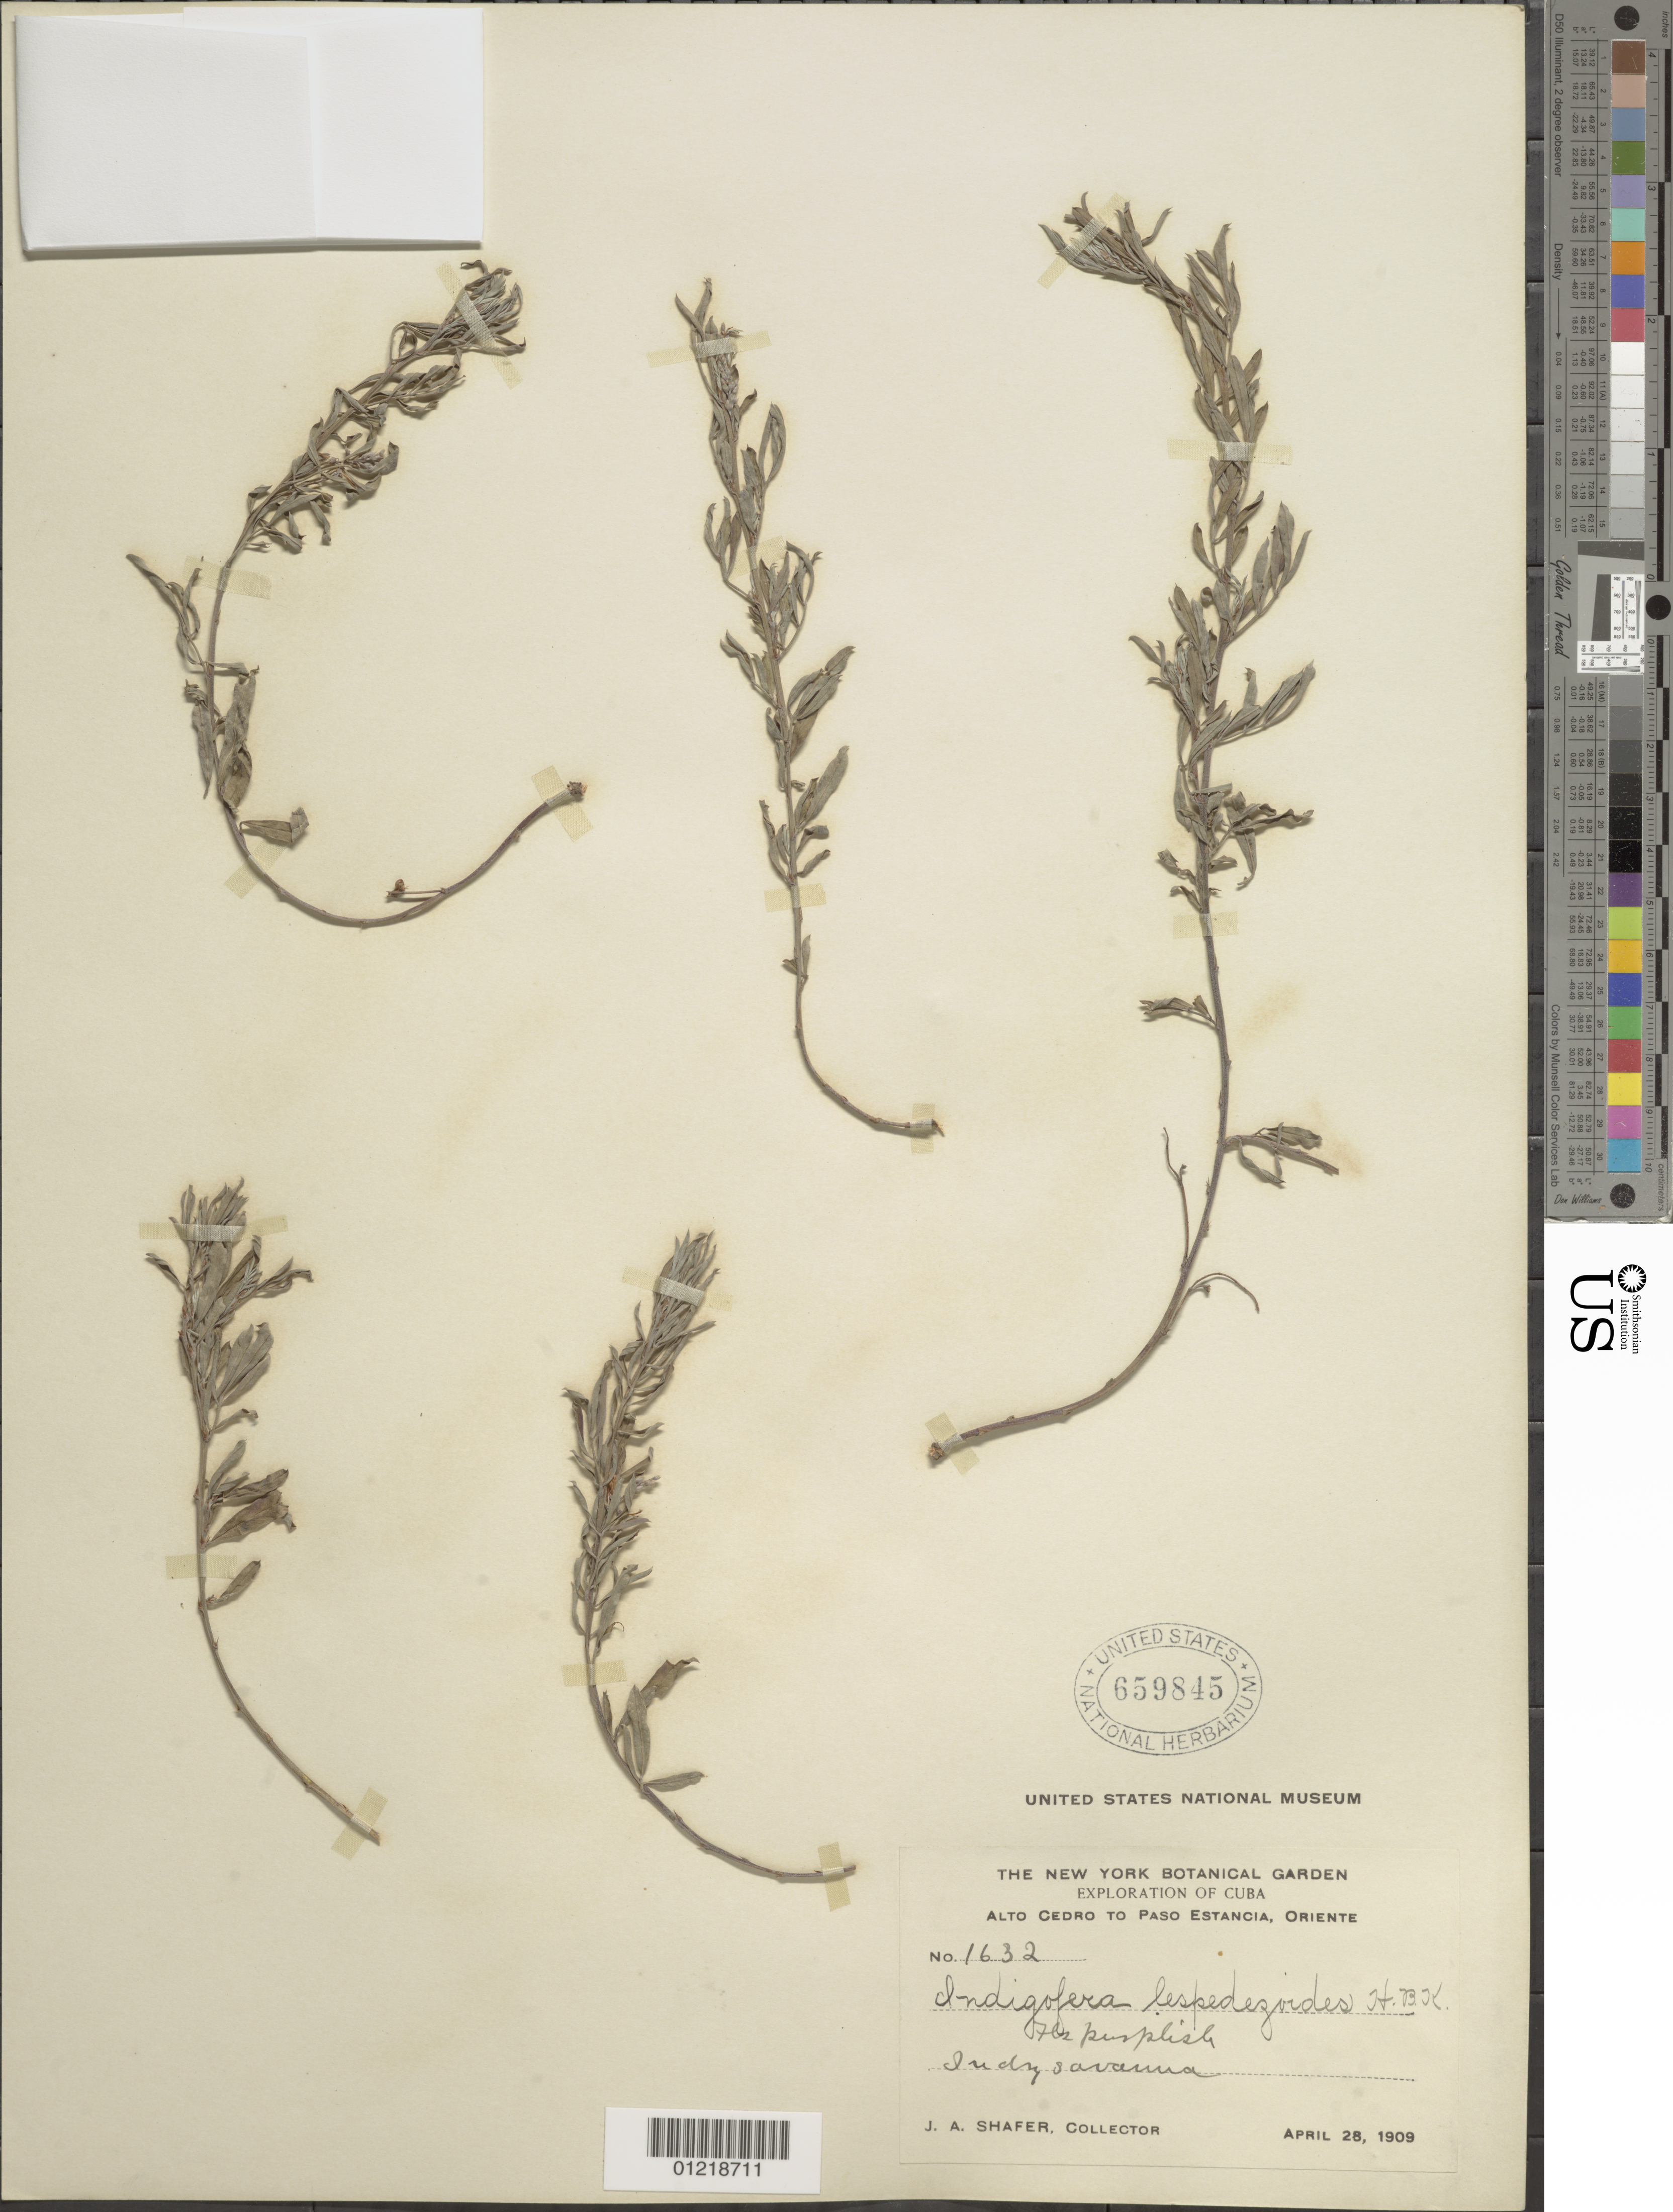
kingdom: Plantae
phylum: Tracheophyta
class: Magnoliopsida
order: Fabales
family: Fabaceae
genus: Indigofera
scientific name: Indigofera lespedezioides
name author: Kunth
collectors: J. A. Shafer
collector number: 1632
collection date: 1909-04-28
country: Cuba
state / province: Holguín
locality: Alto Cedro to Paso Estancia.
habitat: In dry savanna.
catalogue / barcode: US 659845